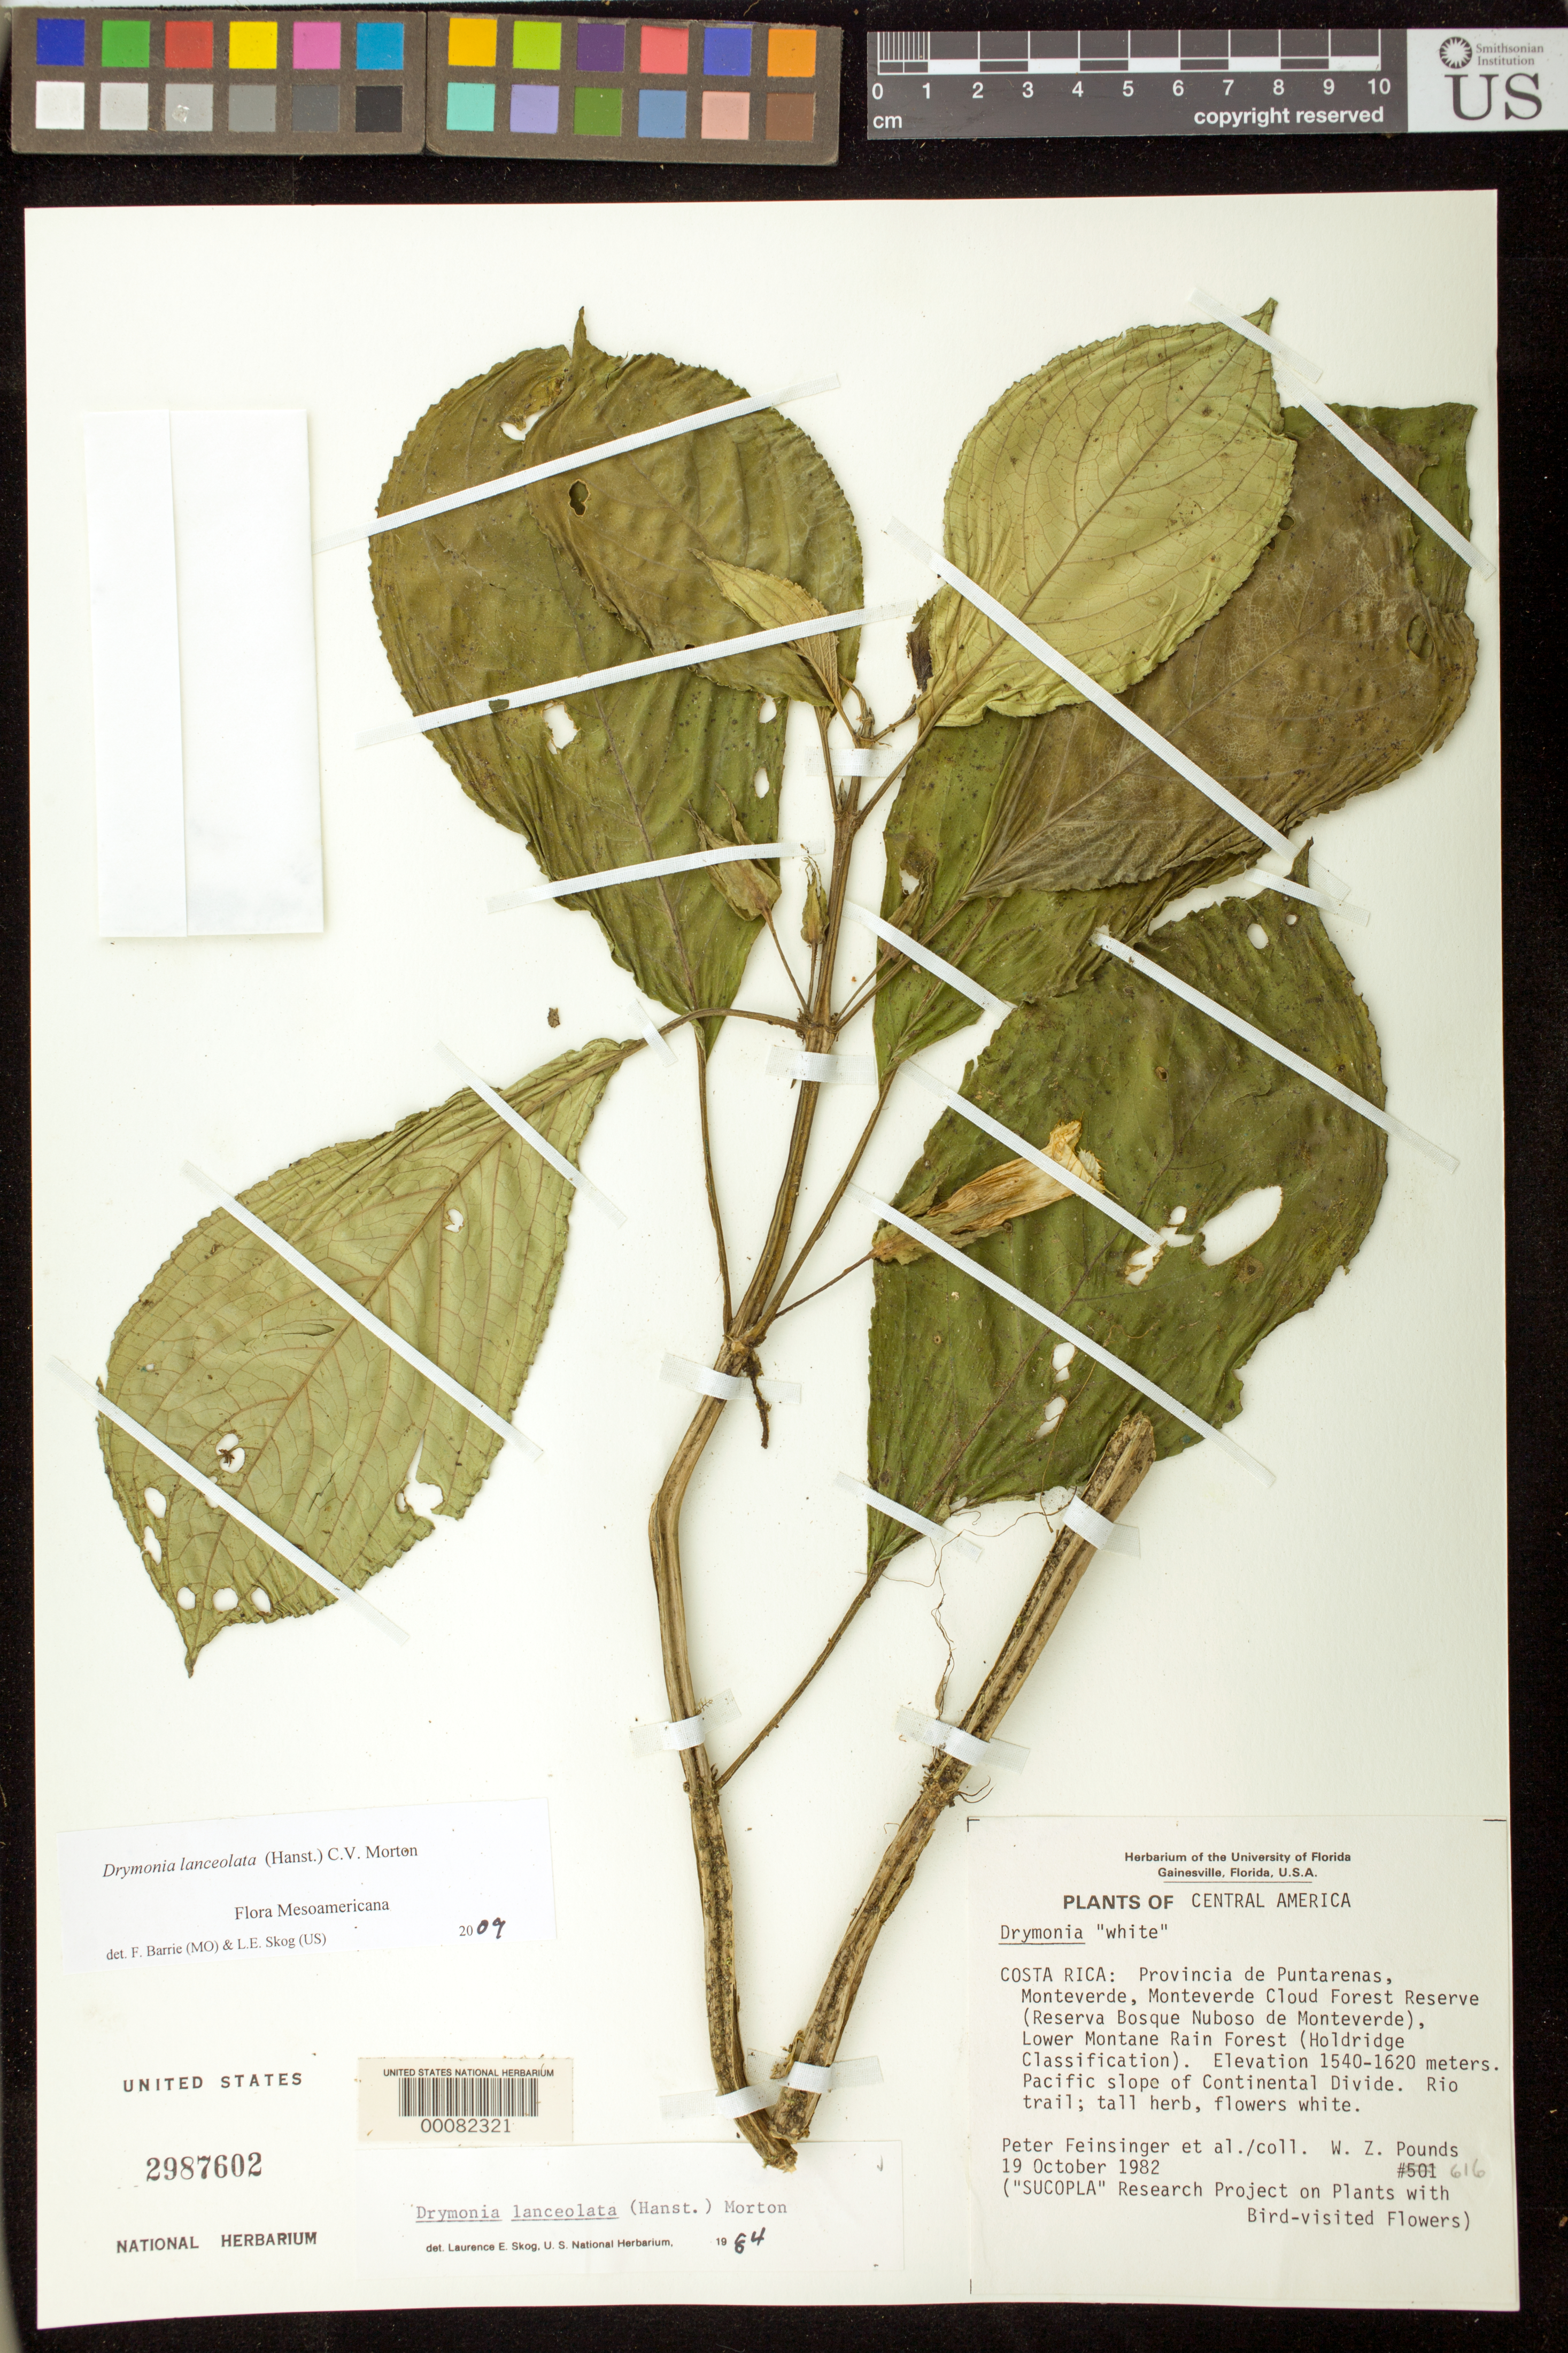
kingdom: Plantae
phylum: Tracheophyta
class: Magnoliopsida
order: Lamiales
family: Gesneriaceae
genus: Drymonia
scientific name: Drymonia lanceolata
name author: (Hanst.) C.V. Morton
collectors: P. Feinsinger & W. Pounds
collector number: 616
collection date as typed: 19 Oct 1982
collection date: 1982-10-19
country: Costa Rica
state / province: Puntarenas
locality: Monteverde, Monteverde Cloud Forest Reserve (Reserva Bosque Nuboso de Monteverde), Pacific slope of Continental Divide, Rio Trail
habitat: Lower montane rain forest (Holdridge Classification)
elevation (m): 1540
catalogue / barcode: US 2987602